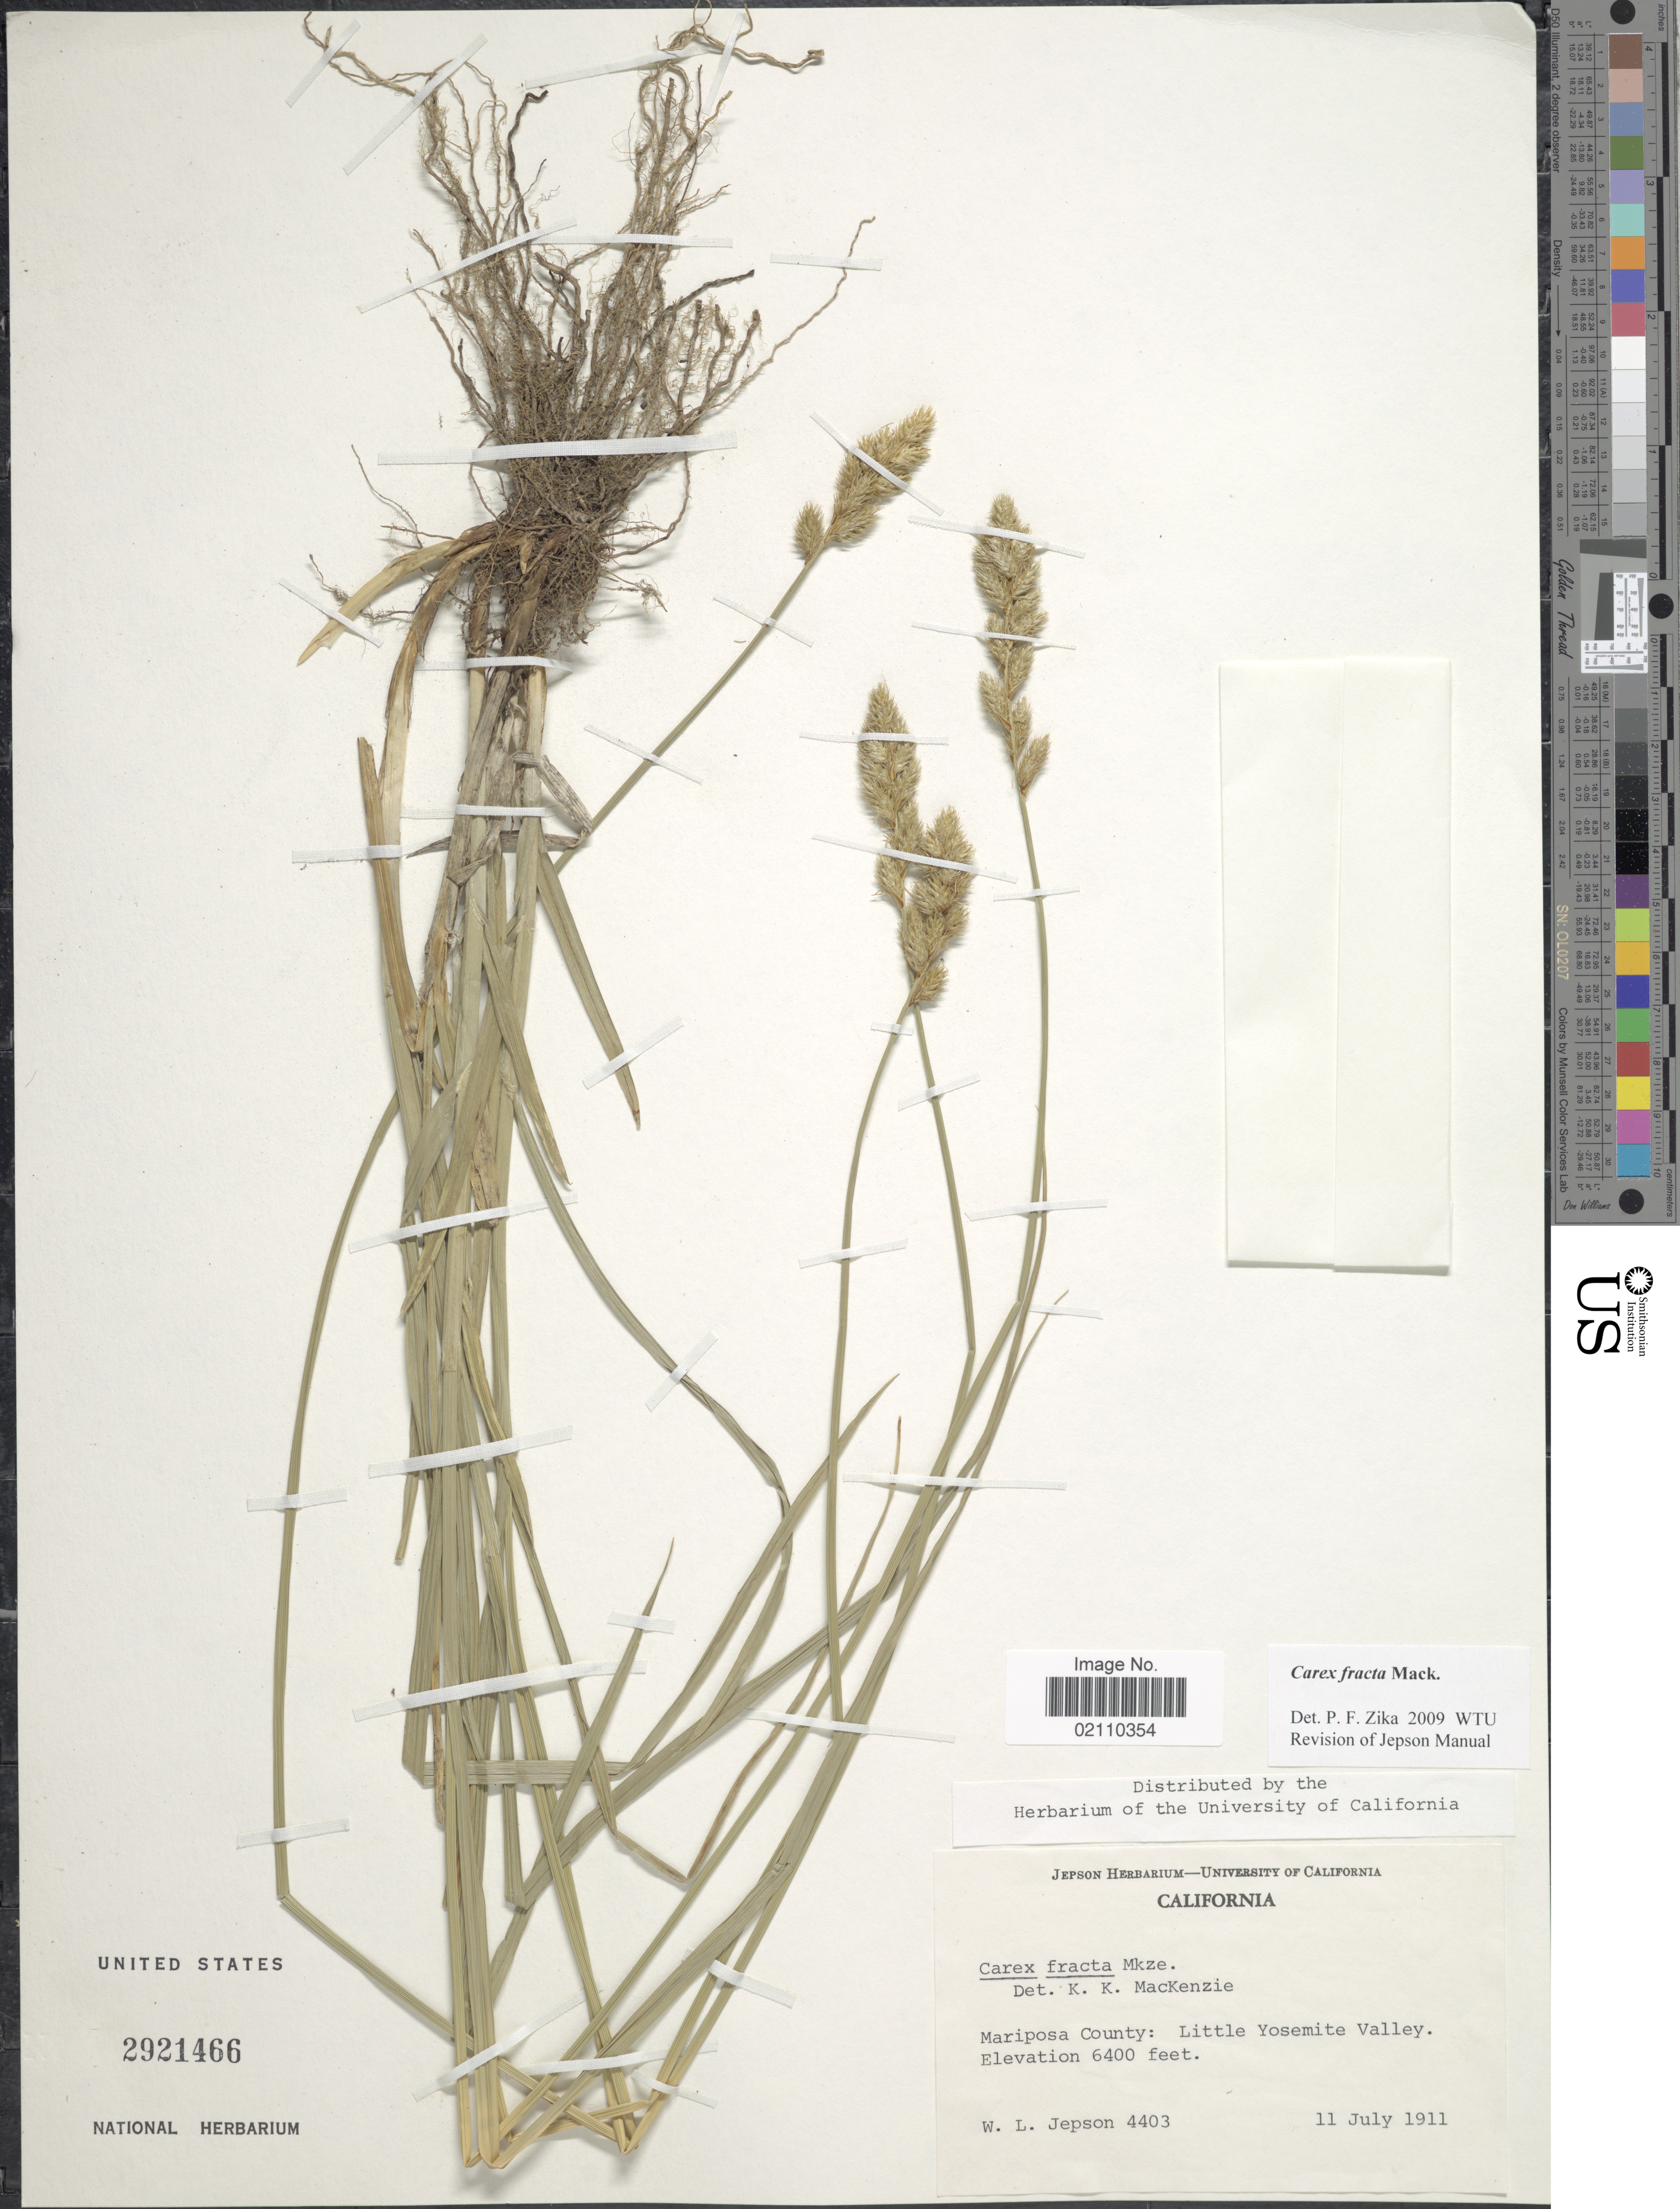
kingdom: Plantae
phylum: Tracheophyta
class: Liliopsida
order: Poales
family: Cyperaceae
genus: Carex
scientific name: Carex fracta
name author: Mack.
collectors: W. L. Jepson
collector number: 4403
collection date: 1911-07-11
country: United States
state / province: California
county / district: Mariposa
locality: Mariposa County: Little Yosemite Valley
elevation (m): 1951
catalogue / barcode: US 2921466